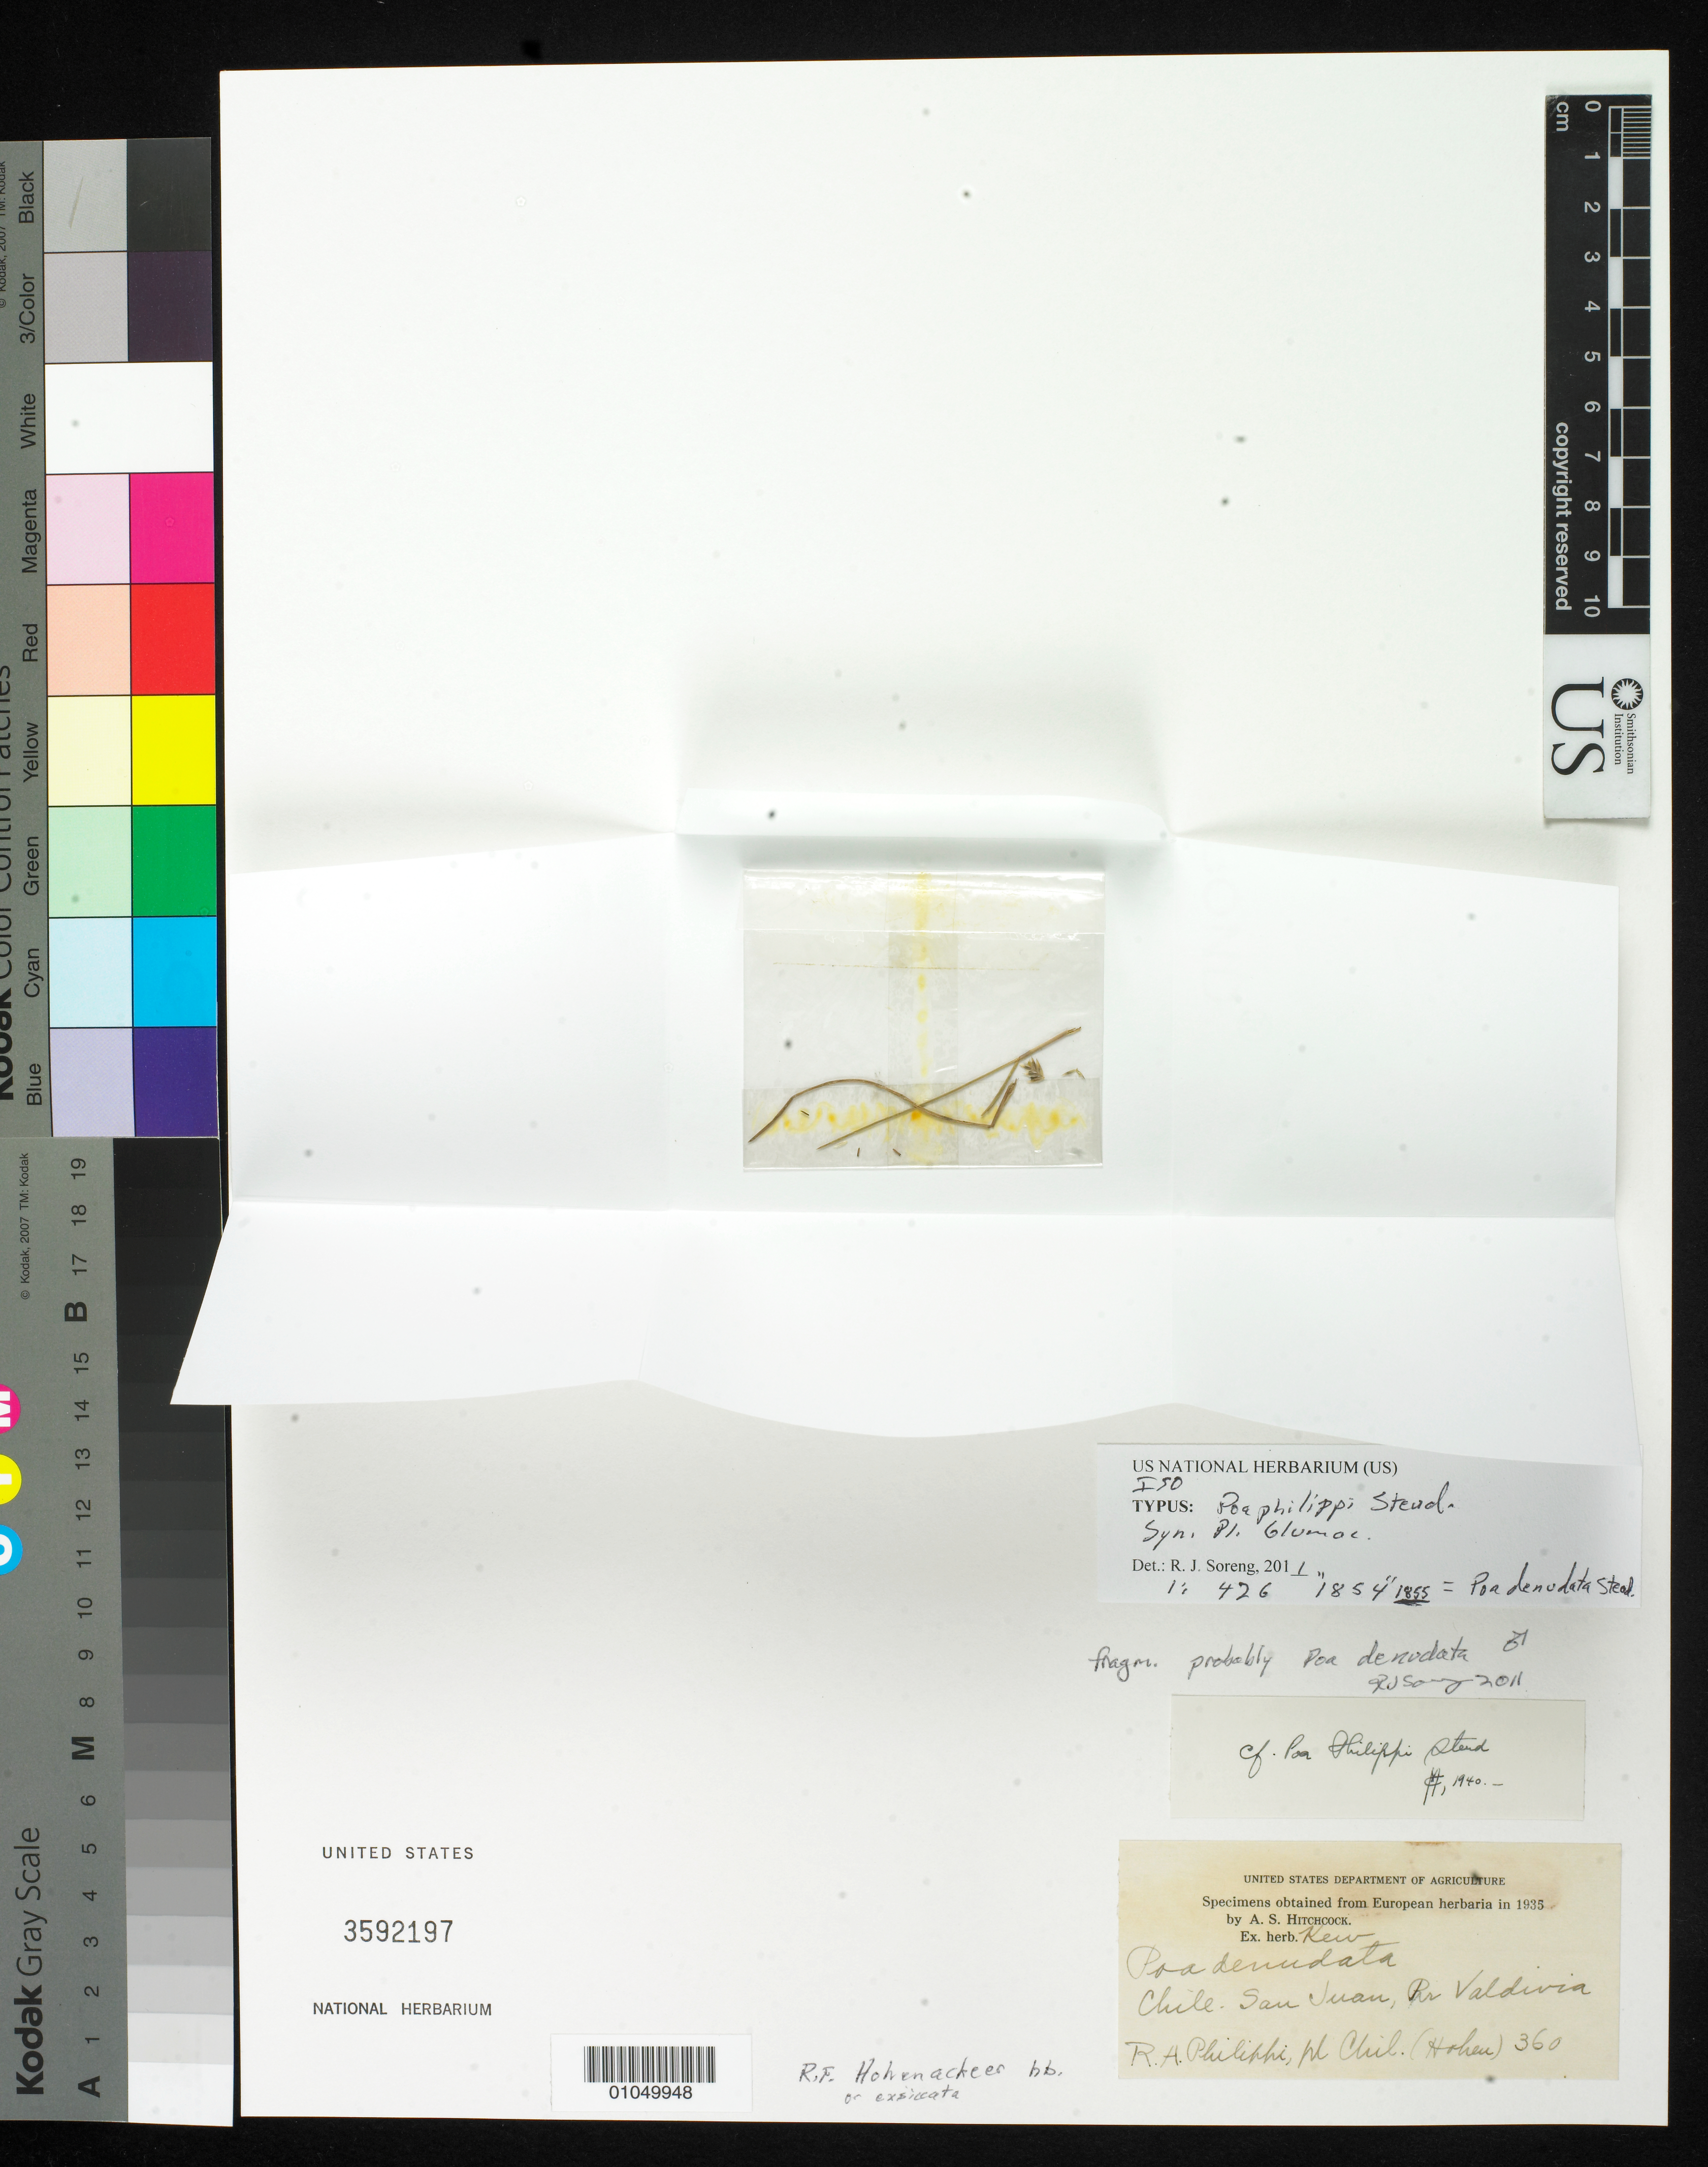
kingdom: Plantae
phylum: Tracheophyta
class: Liliopsida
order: Poales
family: Poaceae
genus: Poa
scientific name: Poa philippii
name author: Steud.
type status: Isotype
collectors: R. A. Philippi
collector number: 360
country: Chile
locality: San Juan, Pr. Valdivia.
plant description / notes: Fragmentary material of type specimen ex herb. Kew.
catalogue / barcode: US 3592197